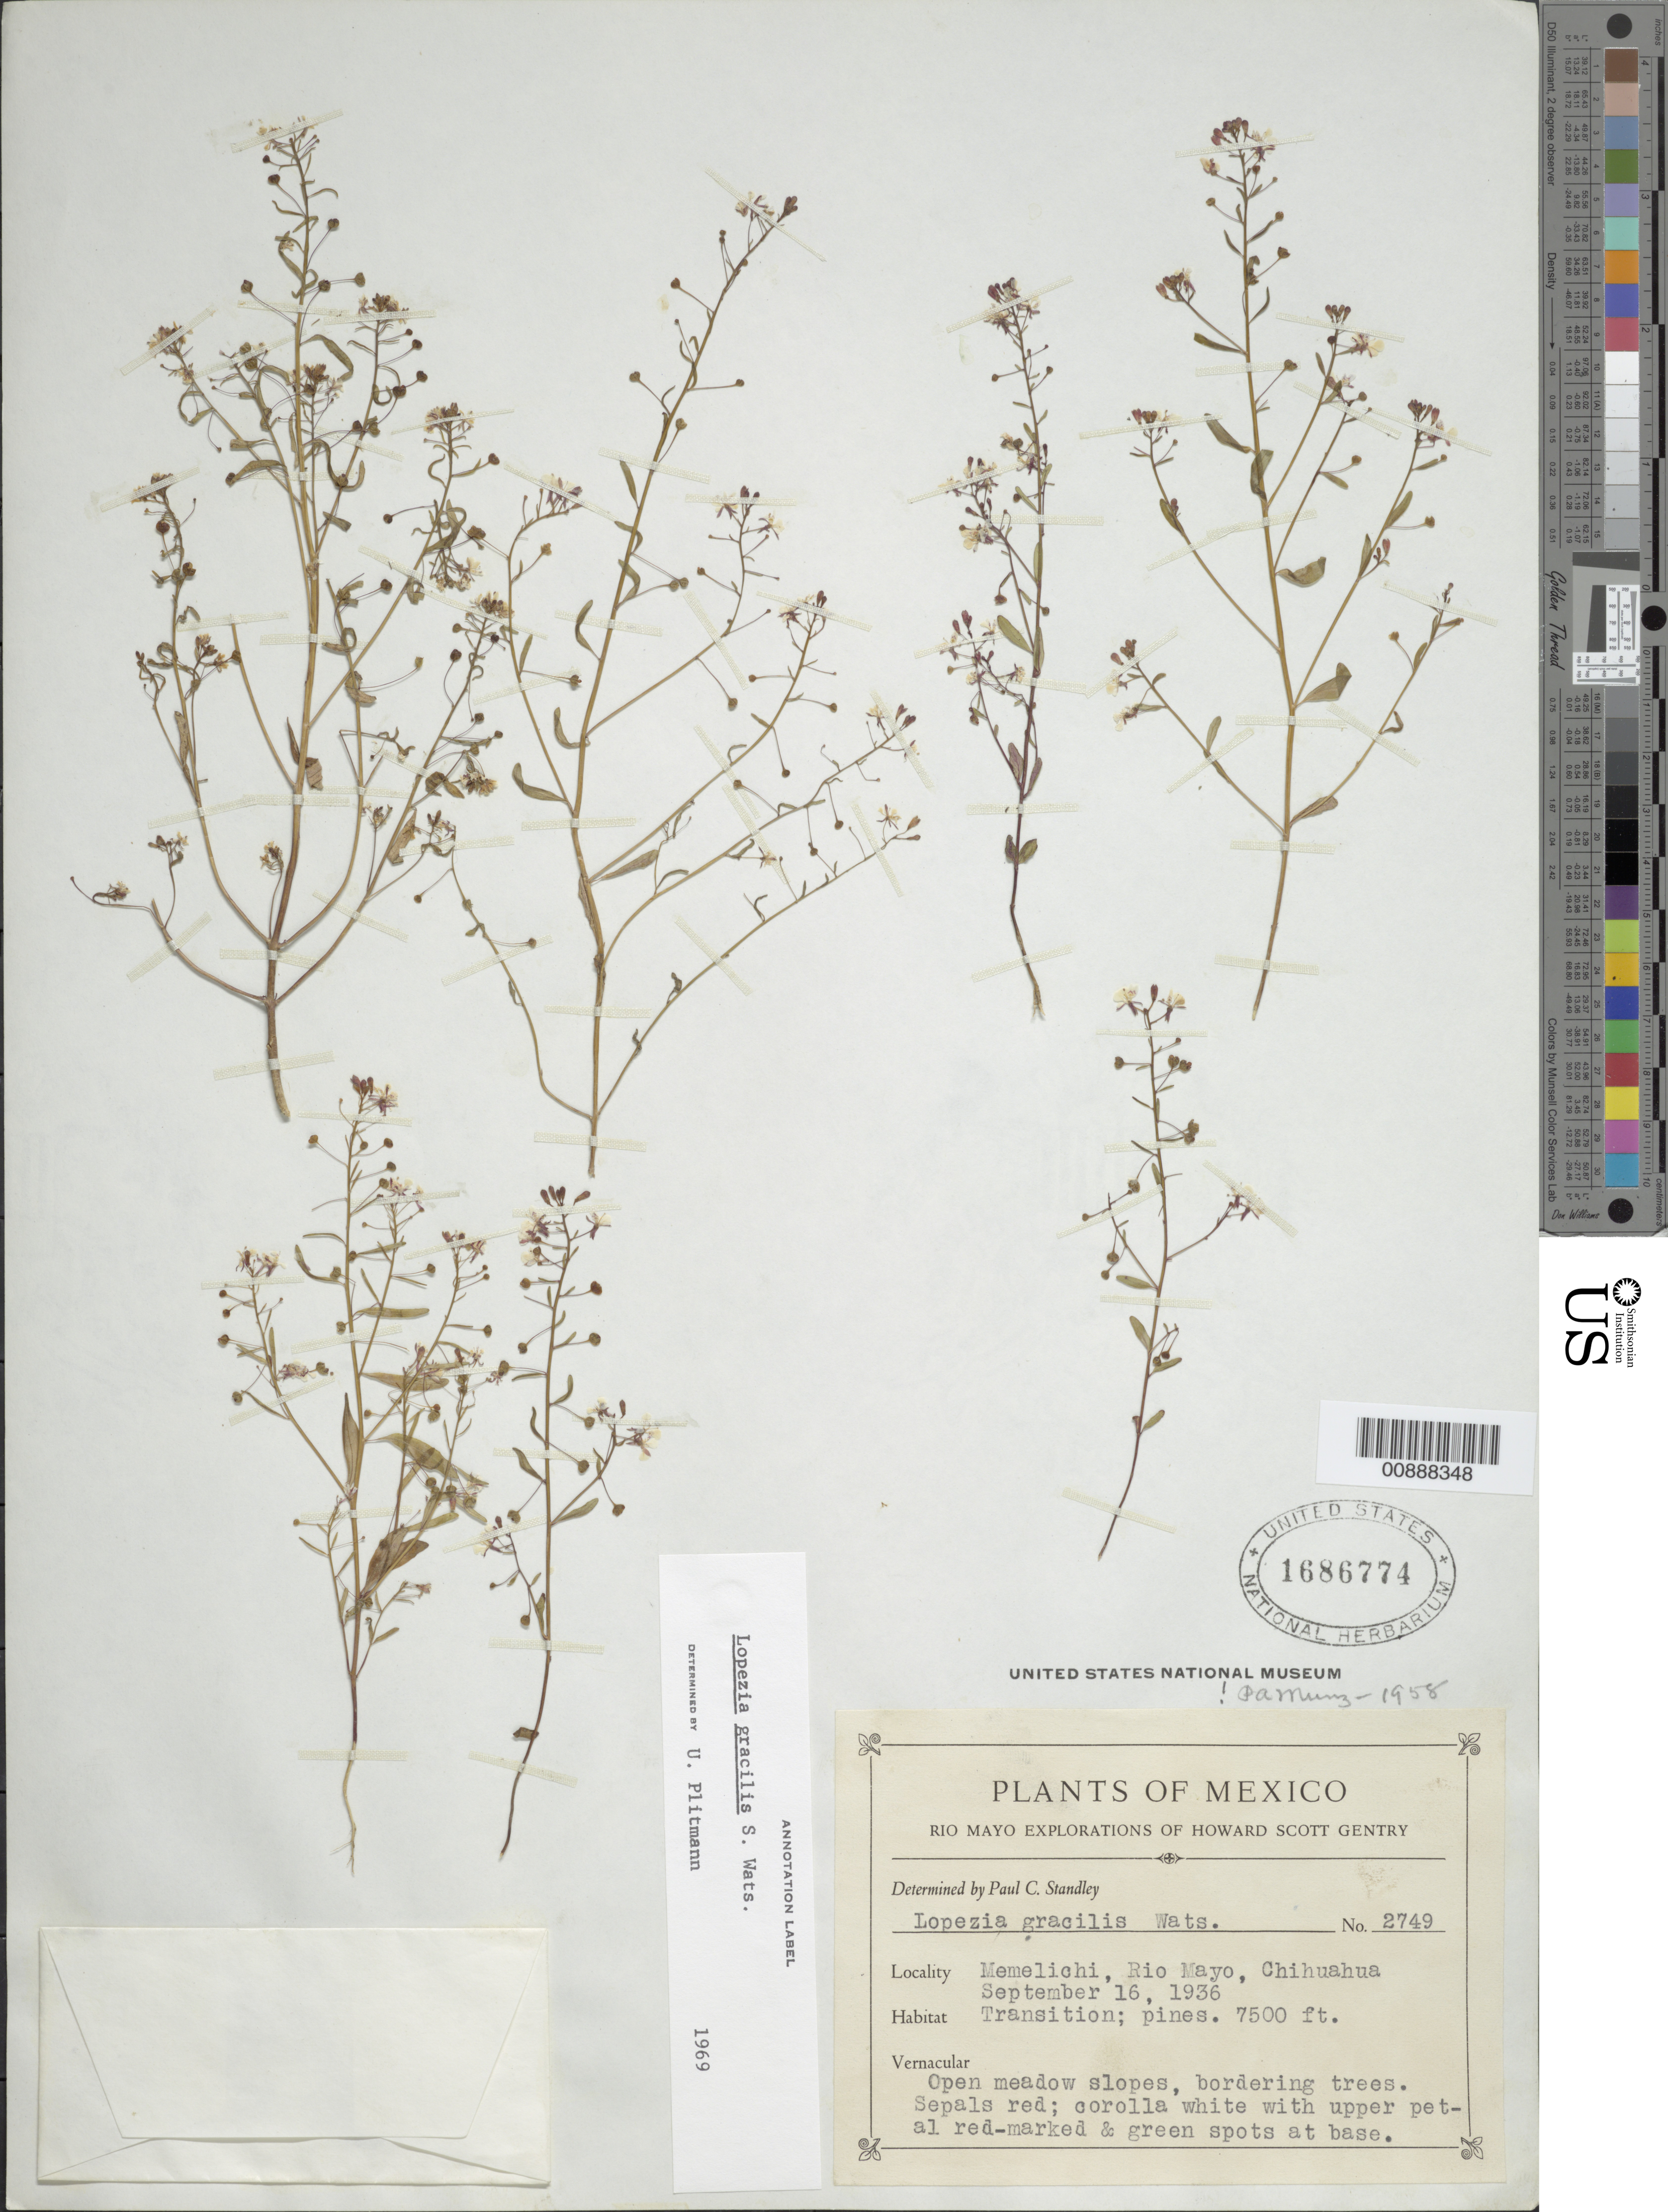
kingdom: Plantae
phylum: Tracheophyta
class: Magnoliopsida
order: Myrtales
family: Onagraceae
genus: Lopezia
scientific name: Lopezia gracilis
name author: S. Watson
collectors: H. S. Gentry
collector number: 2749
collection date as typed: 16 Sep 1936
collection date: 1936-09-16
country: Mexico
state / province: Chihuahua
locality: Memelichi, Río Mayo, Chihuahua.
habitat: Transition; pines. Open meadow slopes, bordering trees.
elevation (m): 2286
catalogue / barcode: US 1686774